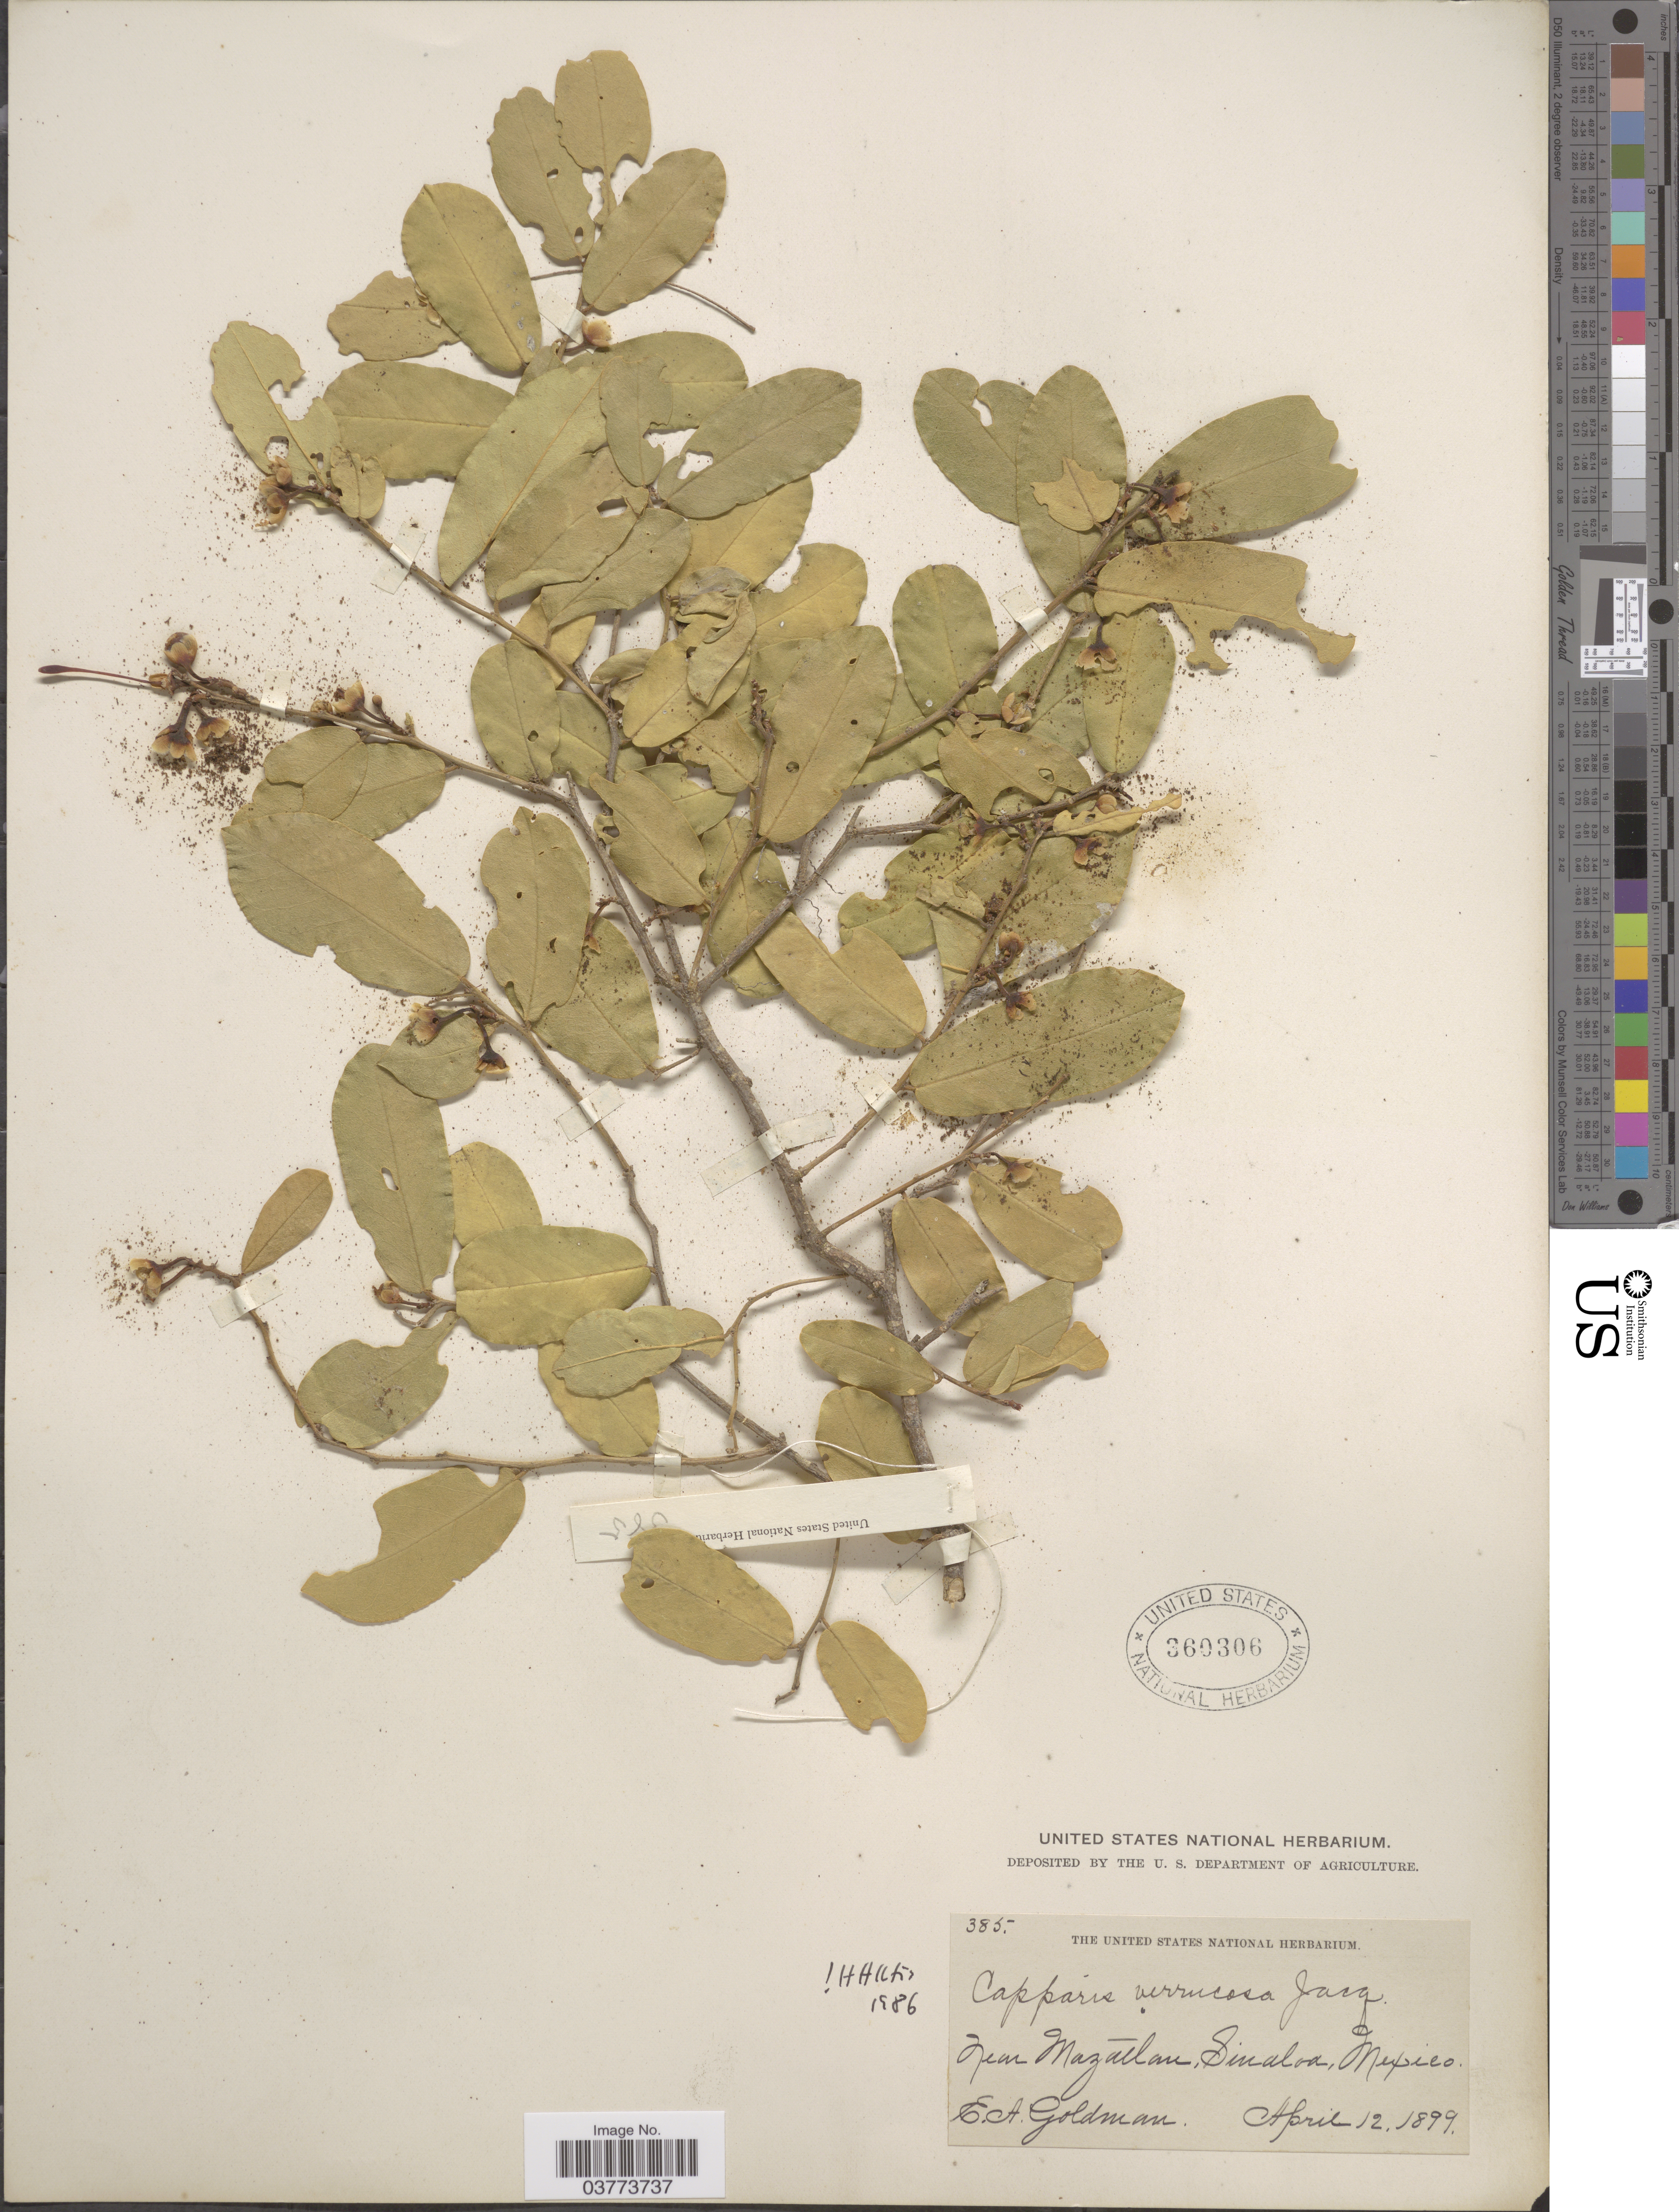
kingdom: Plantae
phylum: Tracheophyta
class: Magnoliopsida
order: Brassicales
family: Capparaceae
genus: Cynophalla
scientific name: Cynophalla verrucosa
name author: (Jacq.) J. Presl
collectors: E. A. Goldman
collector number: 385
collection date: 1899-04-12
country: Mexico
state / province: Sinaloa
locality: Near Mazatlan.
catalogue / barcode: US 360306